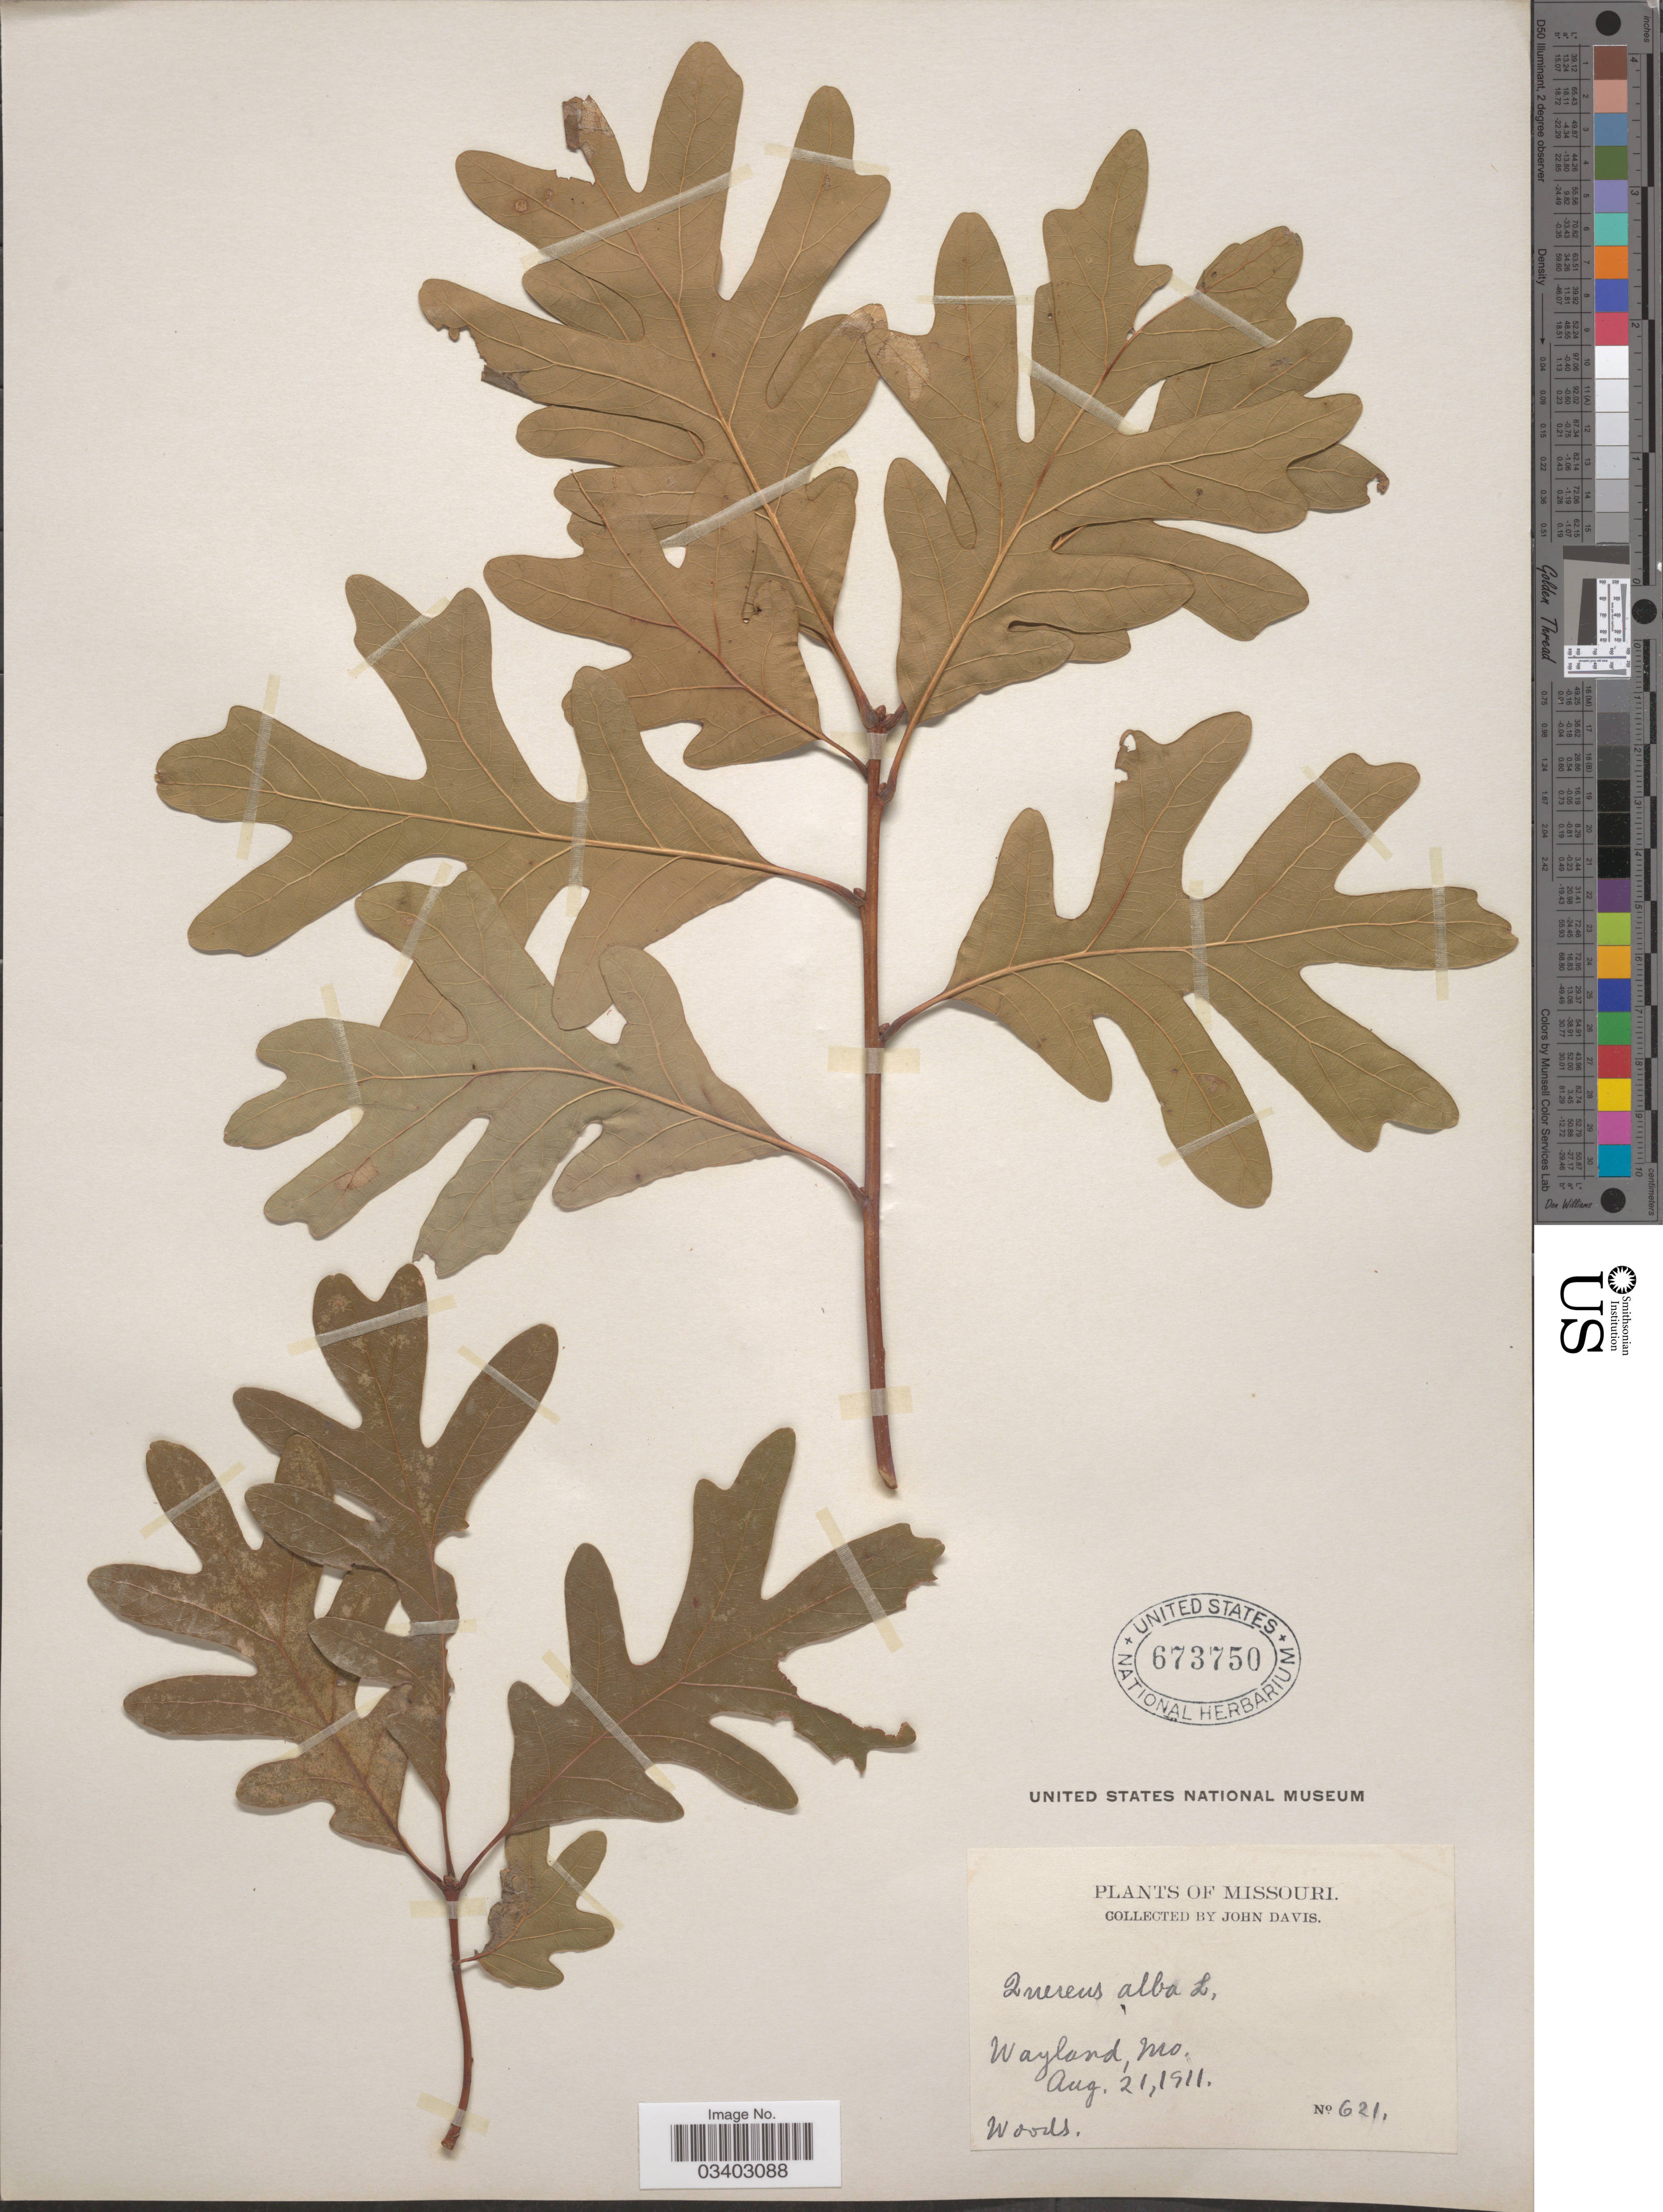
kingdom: Plantae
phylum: Tracheophyta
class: Magnoliopsida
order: Fagales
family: Fagaceae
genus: Quercus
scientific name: Quercus alba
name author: L.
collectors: J. Davis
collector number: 621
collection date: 1911-08-21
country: United States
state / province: Missouri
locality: Wayland.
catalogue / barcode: US 673750